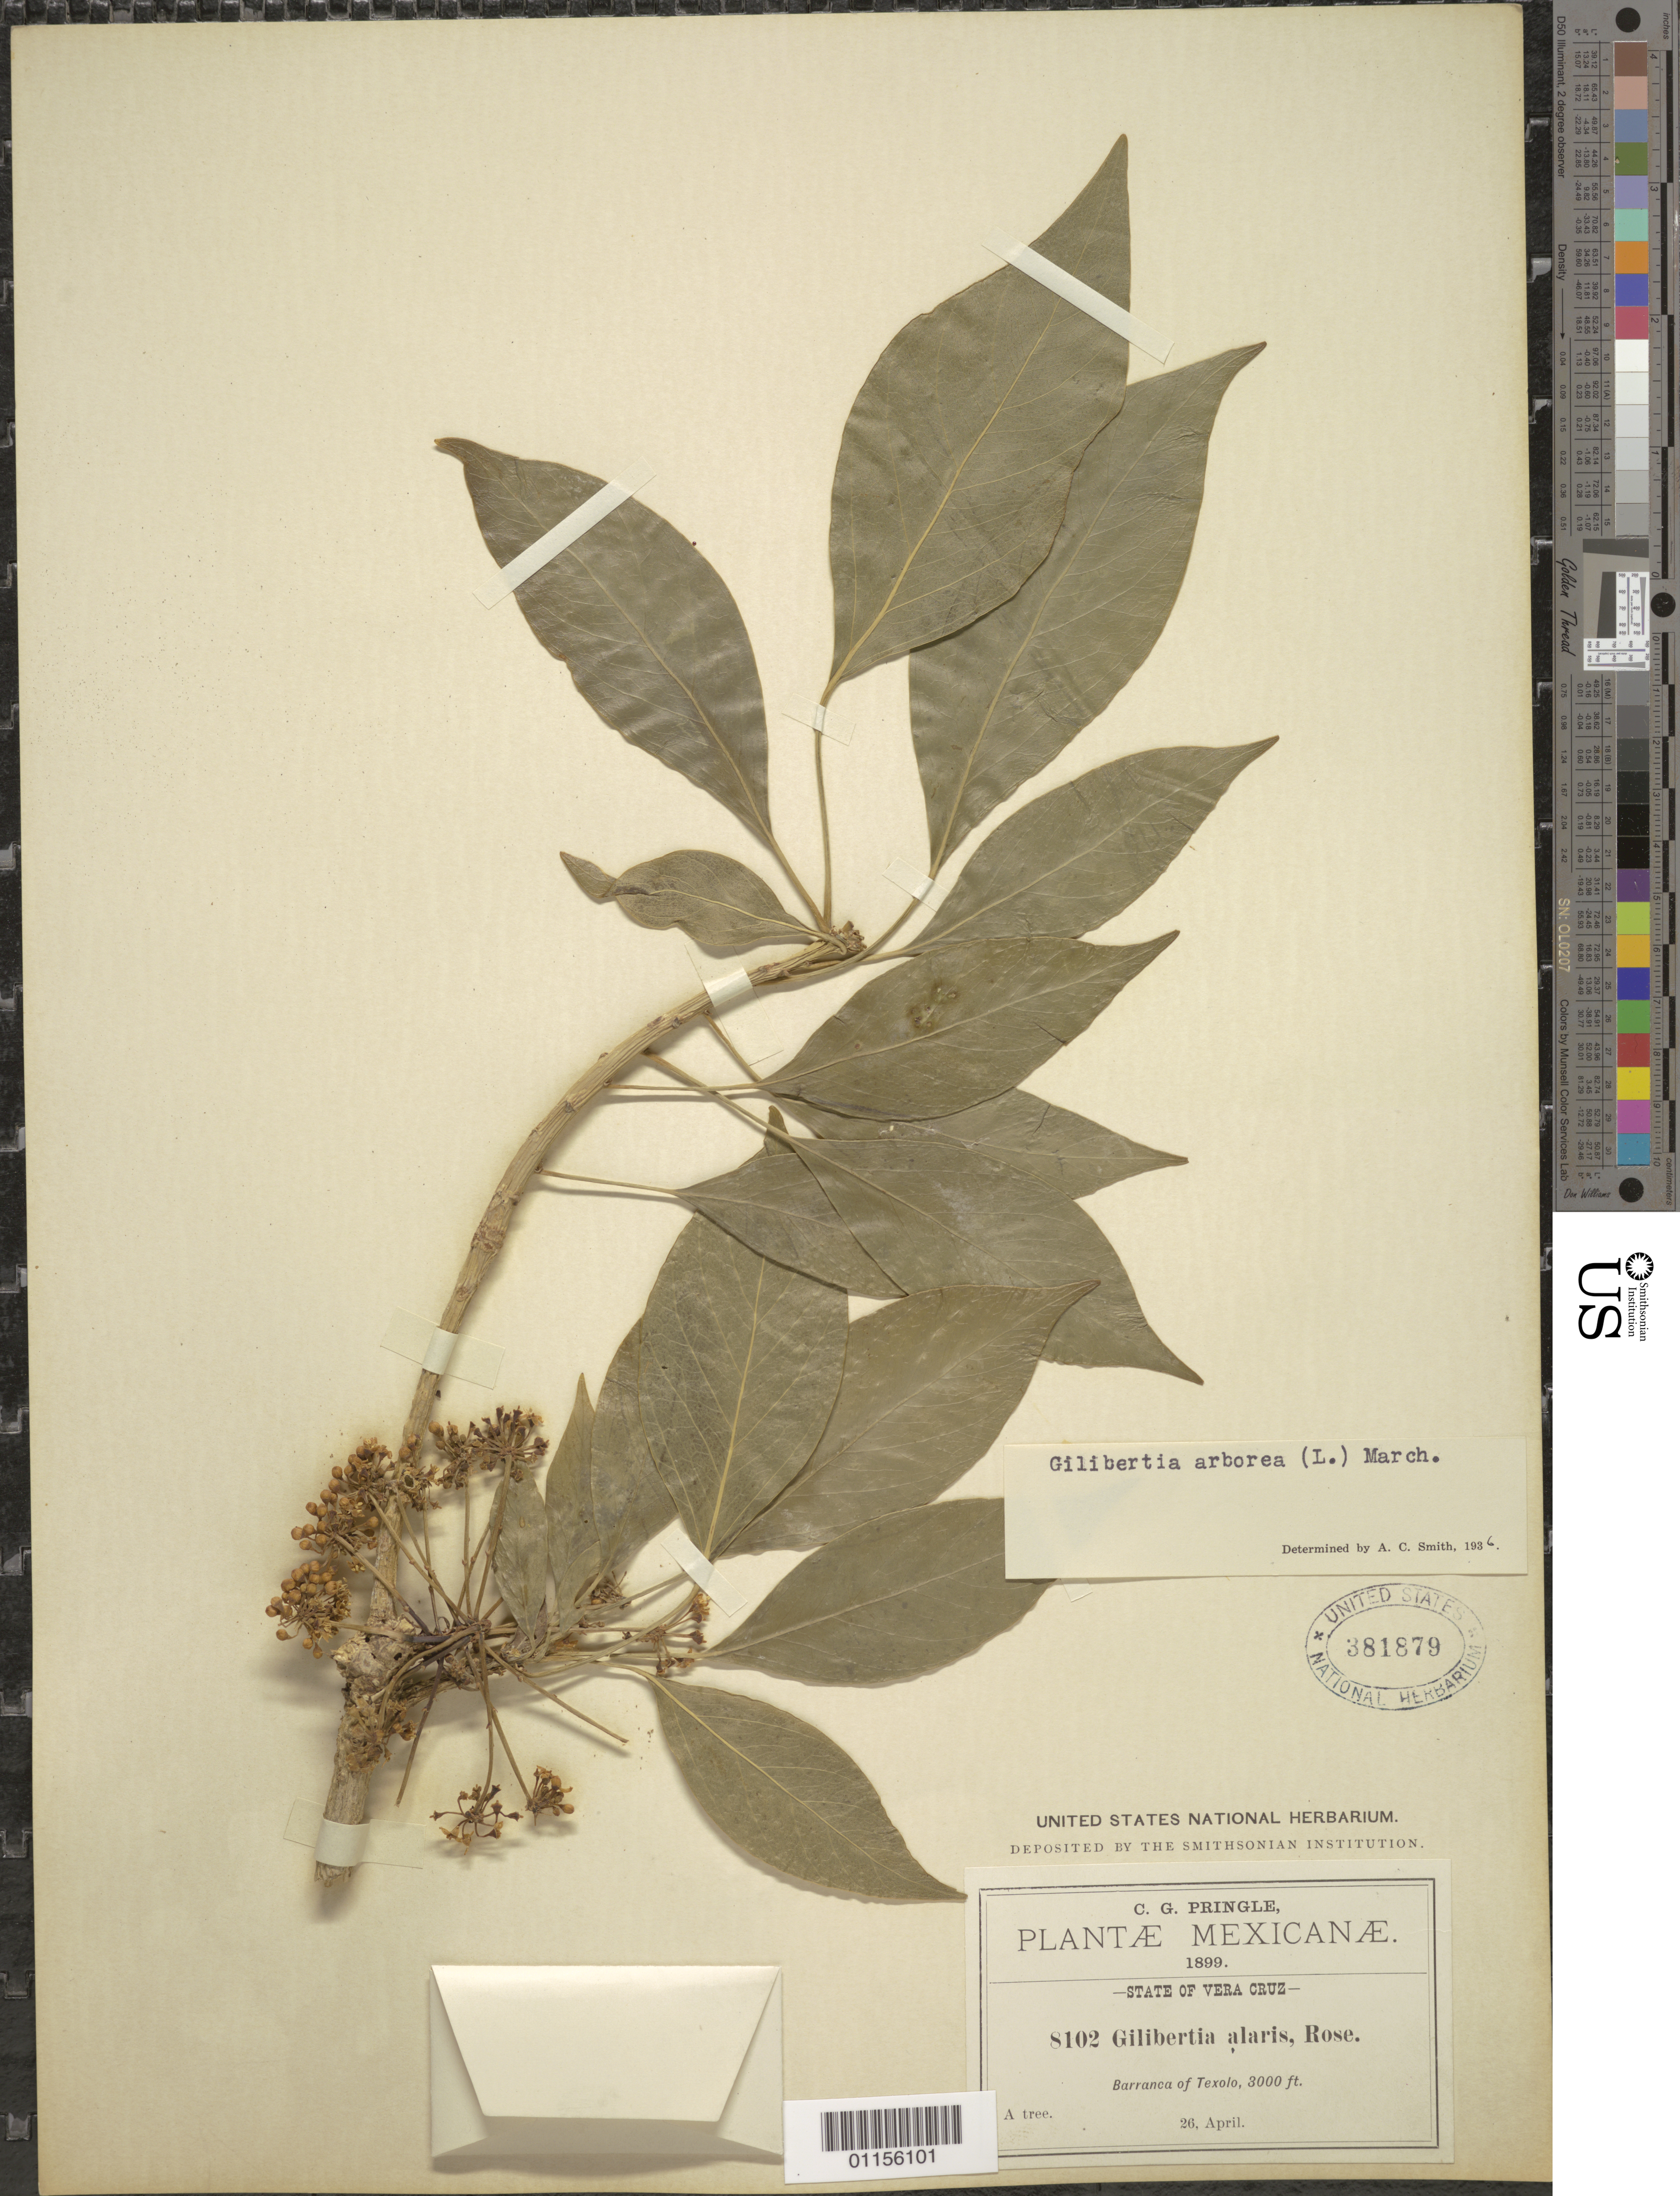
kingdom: Plantae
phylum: Tracheophyta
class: Magnoliopsida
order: Apiales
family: Araliaceae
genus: Dendropanax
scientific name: Dendropanax arboreus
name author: (L.) Decne. & Planch.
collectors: C. G. Pringle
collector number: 8102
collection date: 1899-04-26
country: Mexico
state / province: Veracruz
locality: Barranca of Texolo.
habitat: A tree.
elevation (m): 914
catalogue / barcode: US 381879